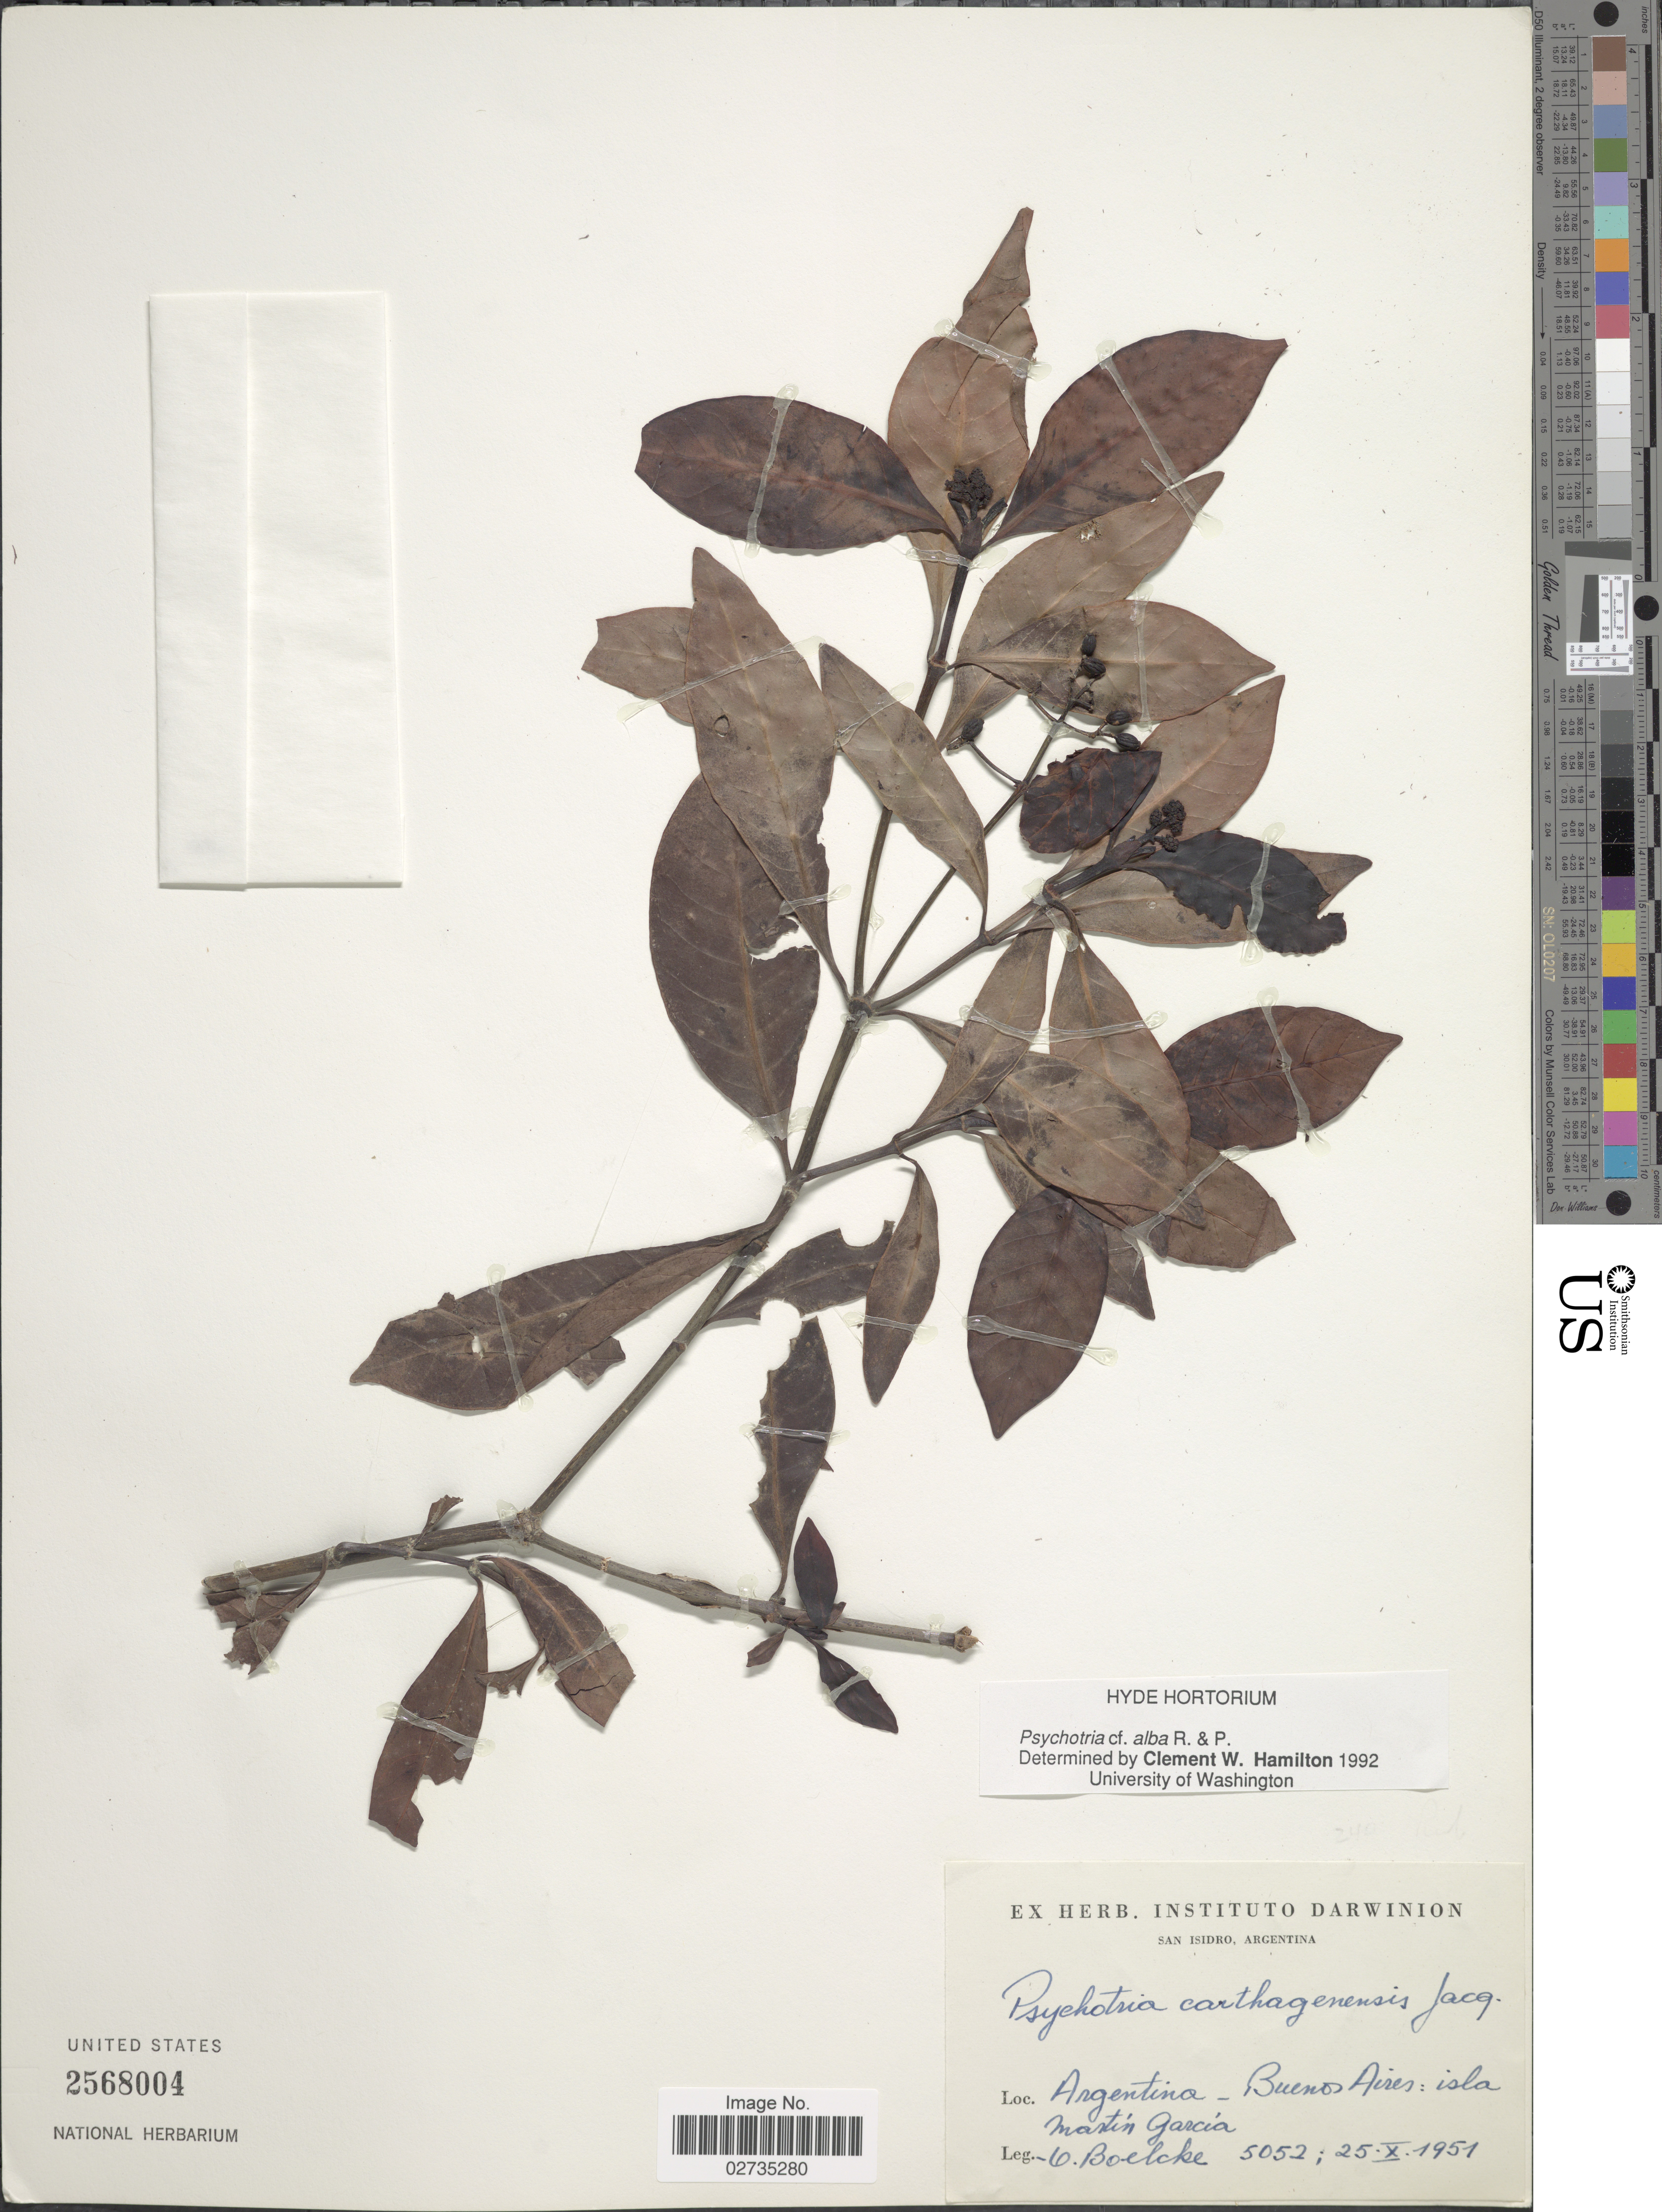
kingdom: Plantae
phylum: Tracheophyta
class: Magnoliopsida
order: Gentianales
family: Rubiaceae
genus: Psychotria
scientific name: Psychotria alba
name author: Ruiz & Pav.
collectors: O. Boelcke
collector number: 5052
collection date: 1951-10-25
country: Argentina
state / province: Buenos Aires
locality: Buenos Aires, isla martin Garcia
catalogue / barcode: US 2568004